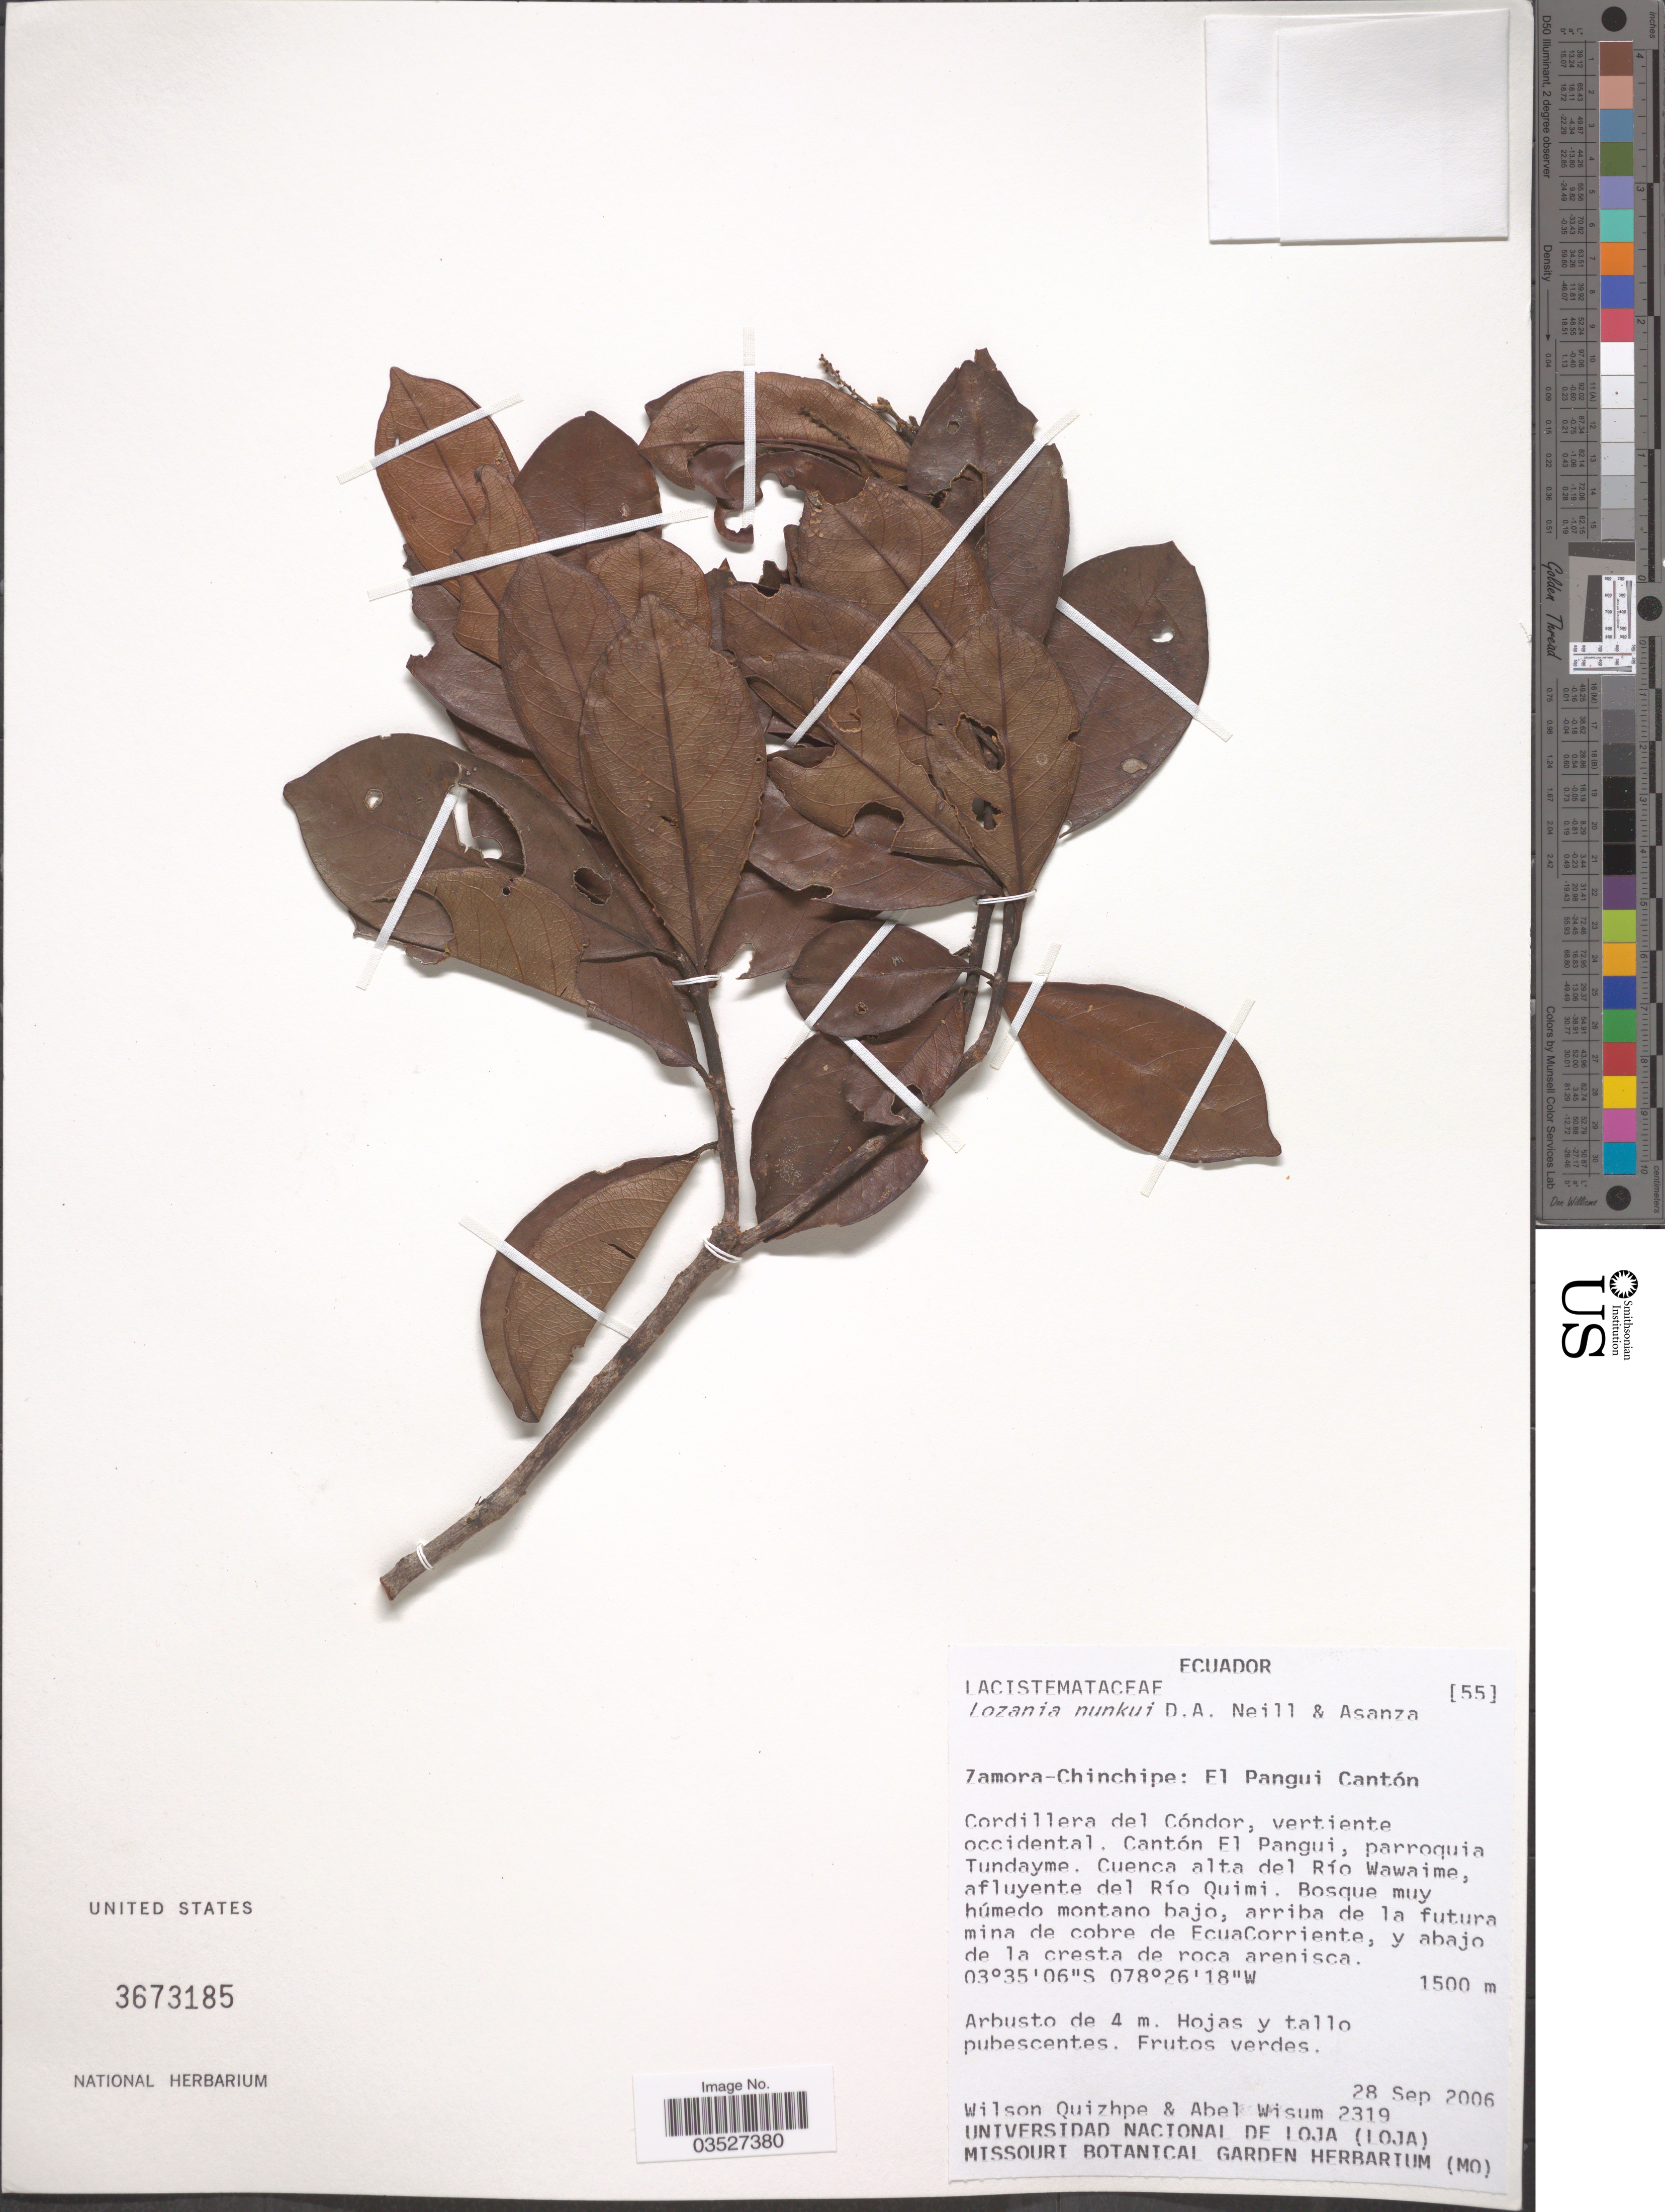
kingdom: Plantae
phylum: Tracheophyta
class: Magnoliopsida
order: Malpighiales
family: Lacistemataceae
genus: Lozania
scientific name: Lozania nunkui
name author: D.A. Neill & Asanza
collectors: W. Quizhpe & A. Wisum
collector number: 2319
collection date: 2006-09-28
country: Ecuador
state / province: Zamora-Chinchipe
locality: El Pangui Cantón. Cordillera del Cóndor, vertiente occidental. Cantón El Pangui, parroquia Tundayme. Cuenca alta del Río Wawaime, afluyente del Río Quimi. Arriba de la futura mina de cobre de EcuaCorriente.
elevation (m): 1500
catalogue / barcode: US 3673185